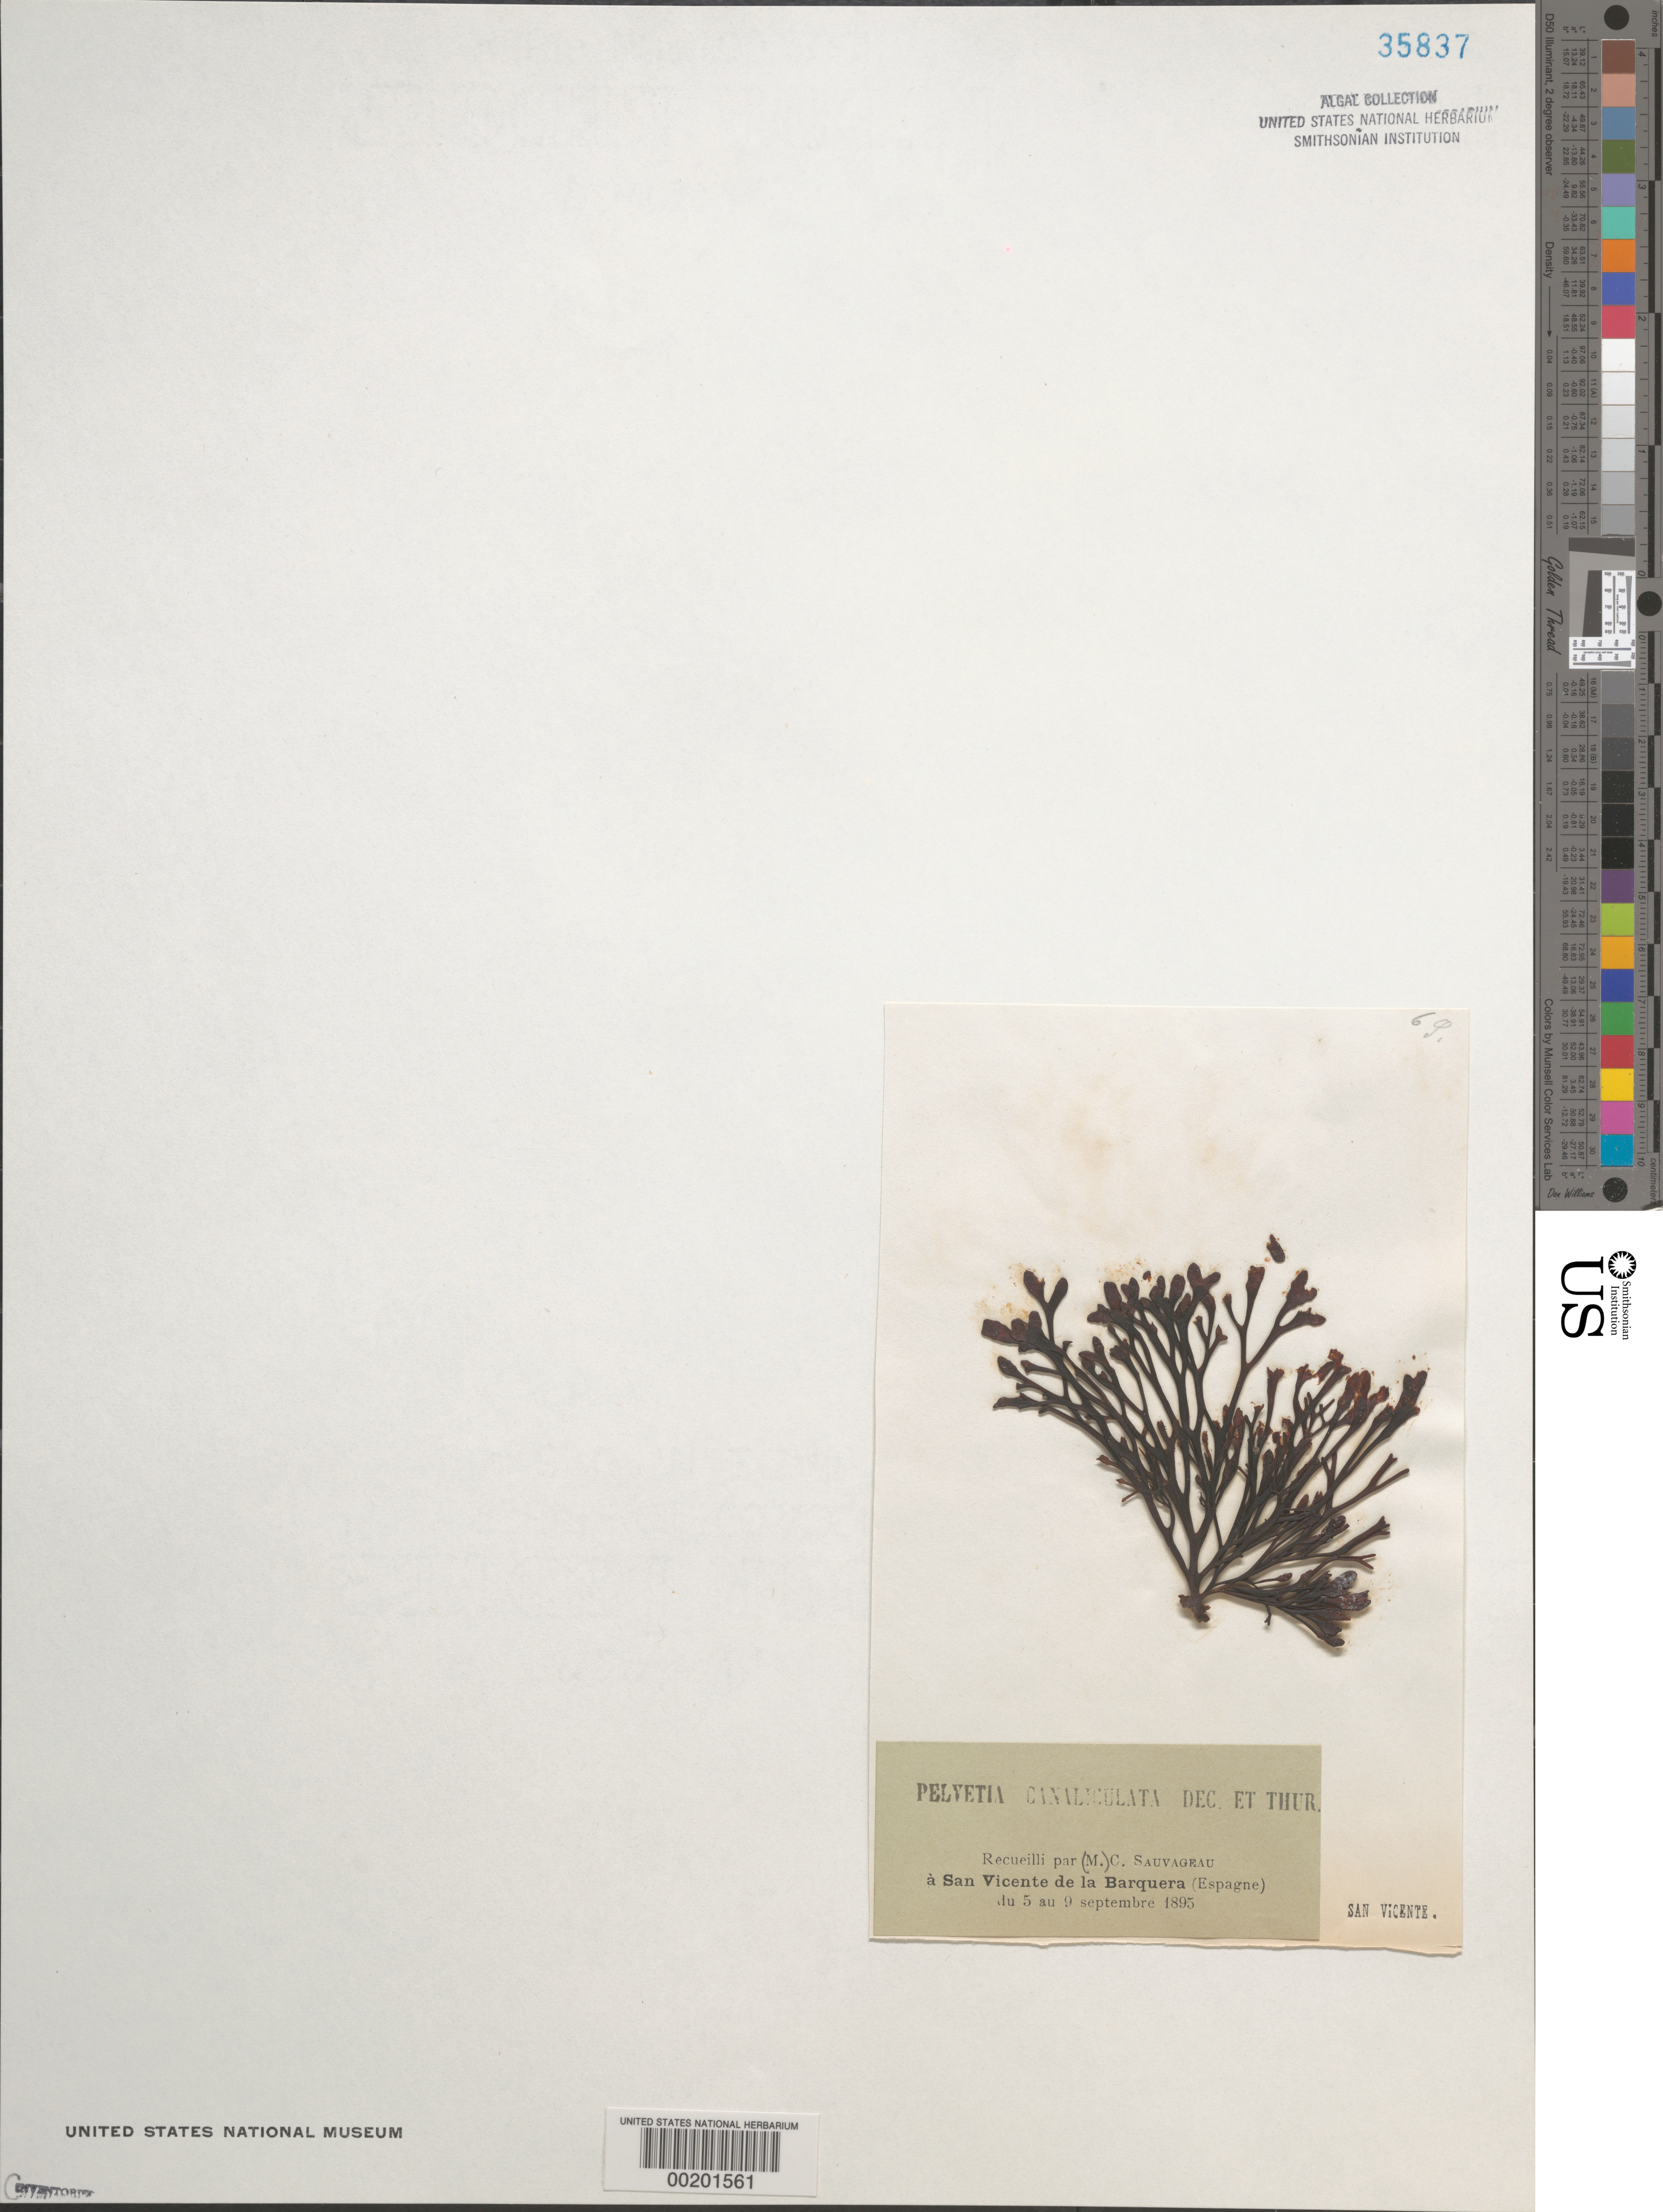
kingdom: Chromista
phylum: Ochrophyta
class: Phaeophyceae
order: Fucales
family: Fucaceae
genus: Pelvetia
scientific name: Pelvetia canaliculata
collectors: C. F. Sauvageau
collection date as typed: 05 Sep 1895 TO 09 Sep 1895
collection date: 1895-09-05/1895-09-09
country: Spain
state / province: Cantabria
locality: San vicente de la barquera. Santander.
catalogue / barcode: US 35837